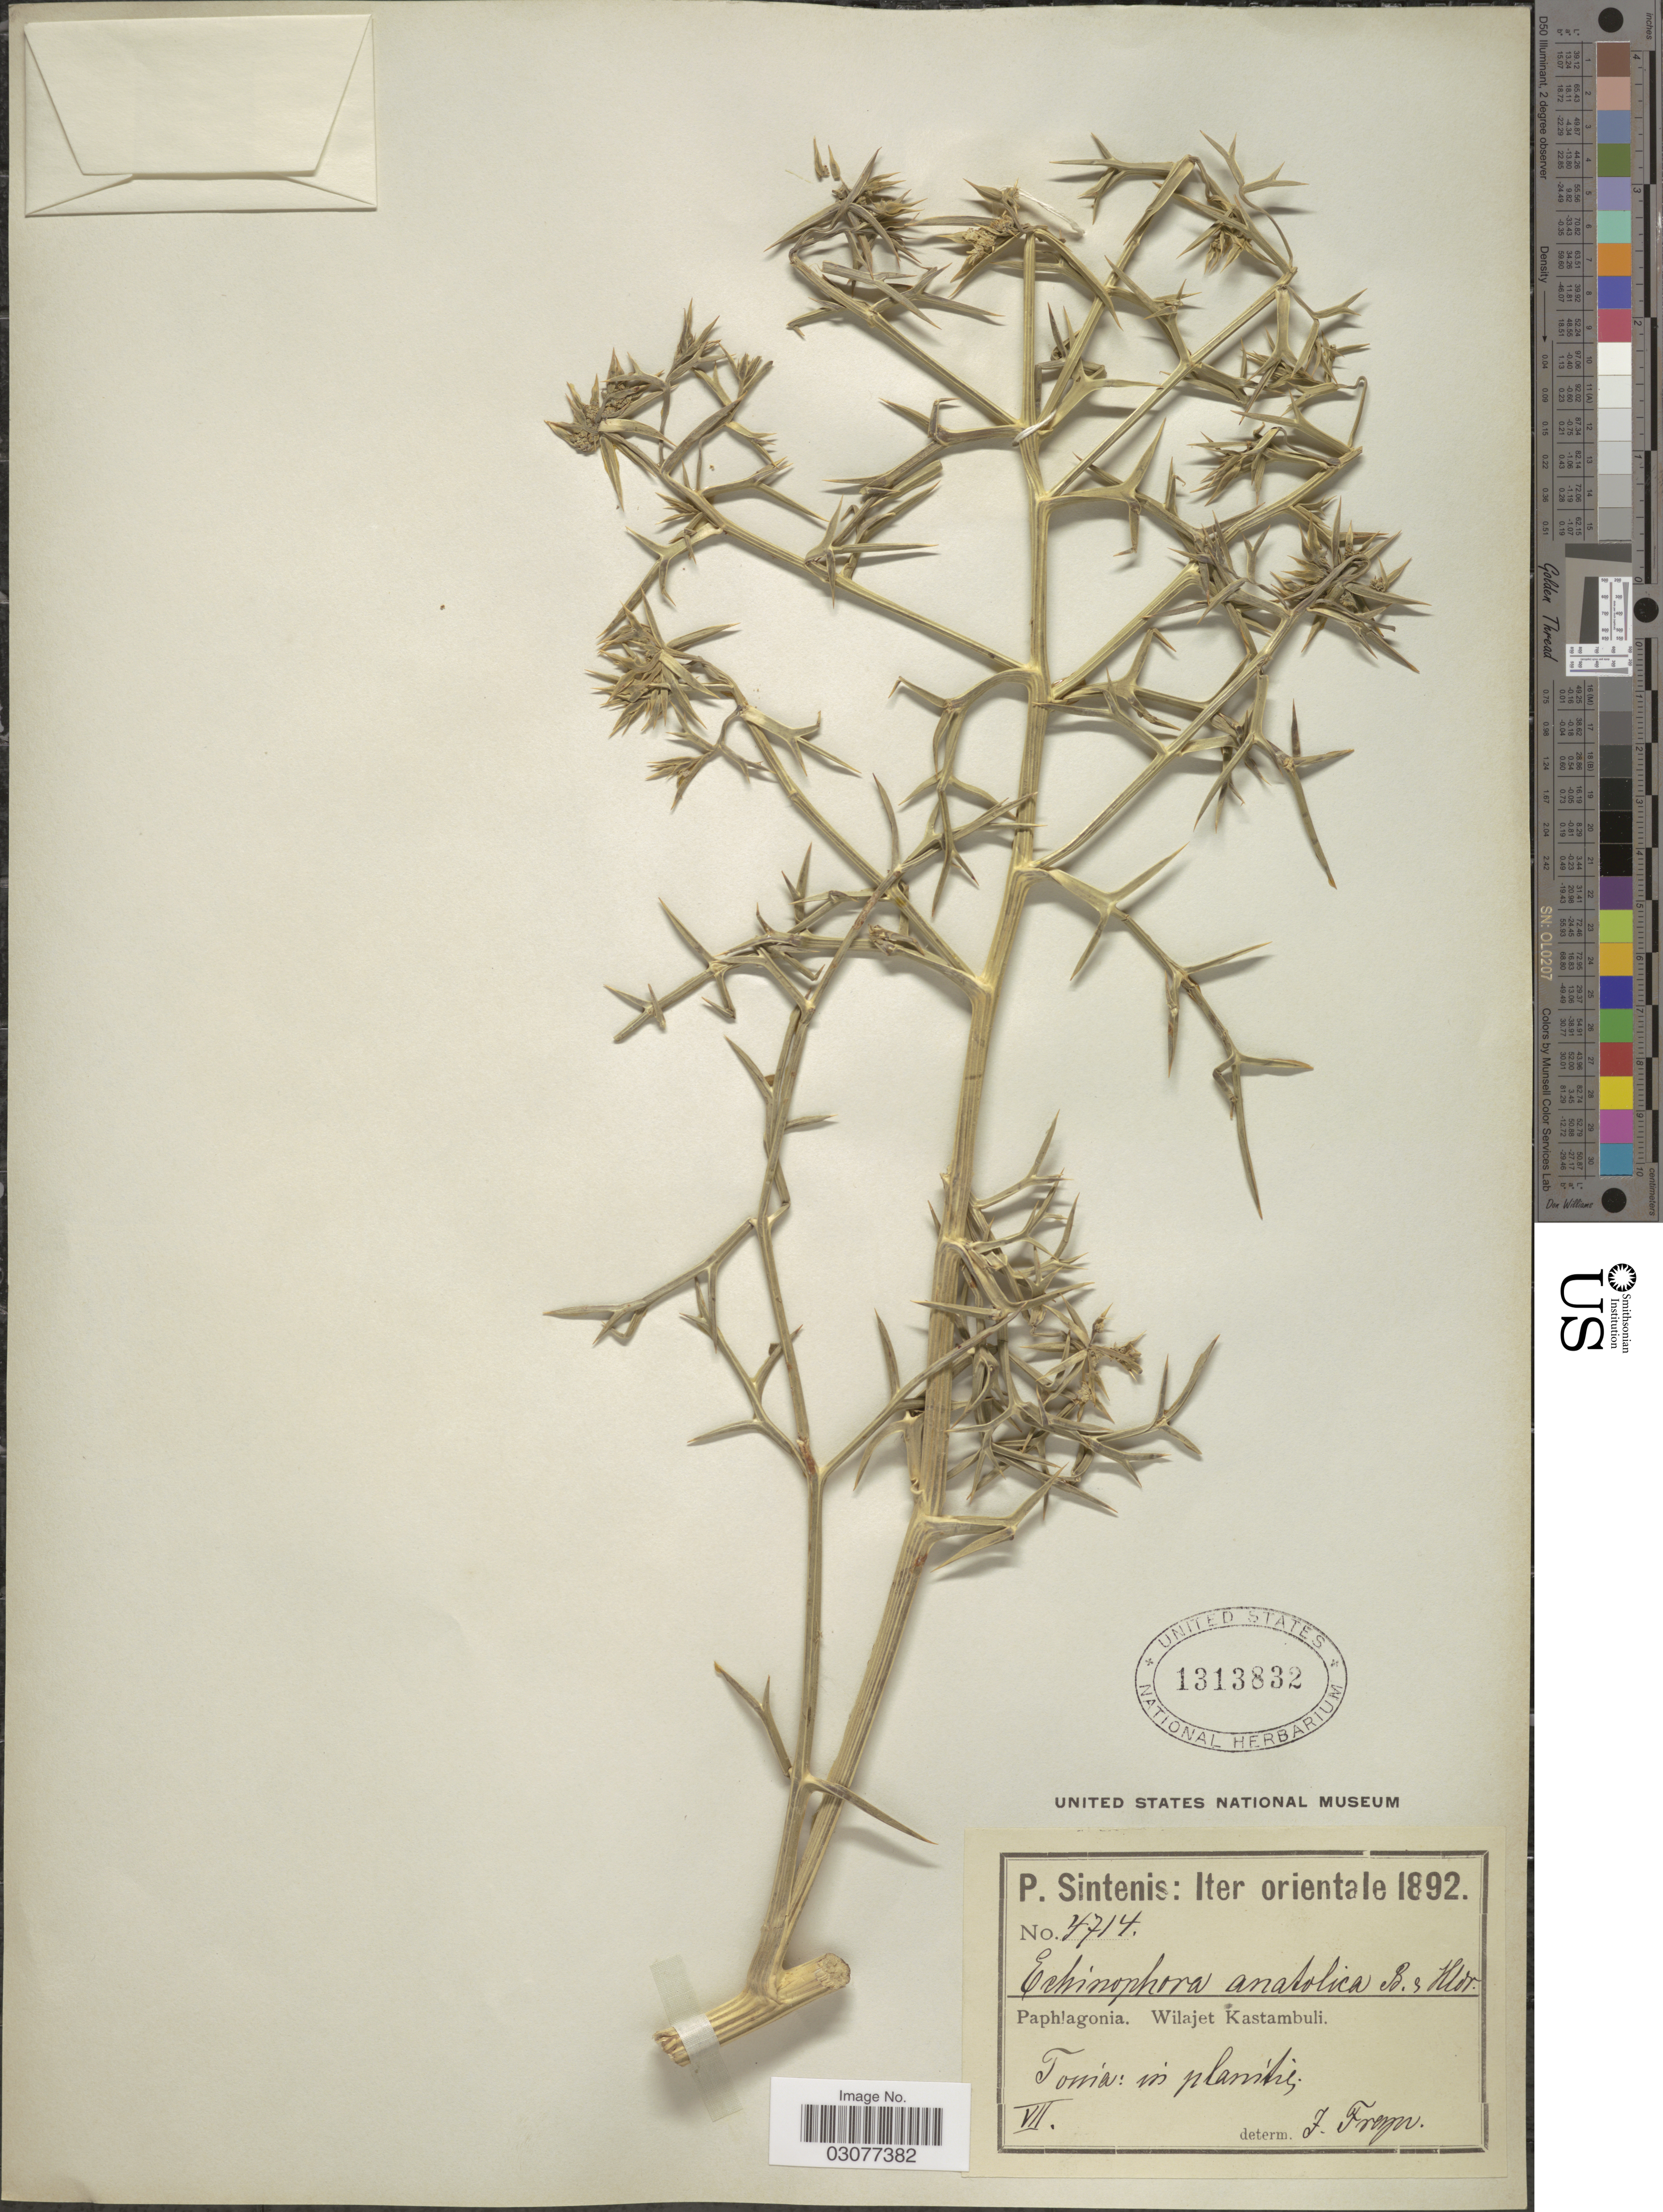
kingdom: Plantae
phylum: Tracheophyta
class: Magnoliopsida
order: Apiales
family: Apiaceae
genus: Echinophora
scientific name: Echinophora anatolica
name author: Boiss. & Heldr.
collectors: P. Sintenis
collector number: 4714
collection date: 1892-07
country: Turkey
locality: Iter orientale, Paphlagonia. Wilajet Kastambuli. Torria: in planitia.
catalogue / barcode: US 1313832